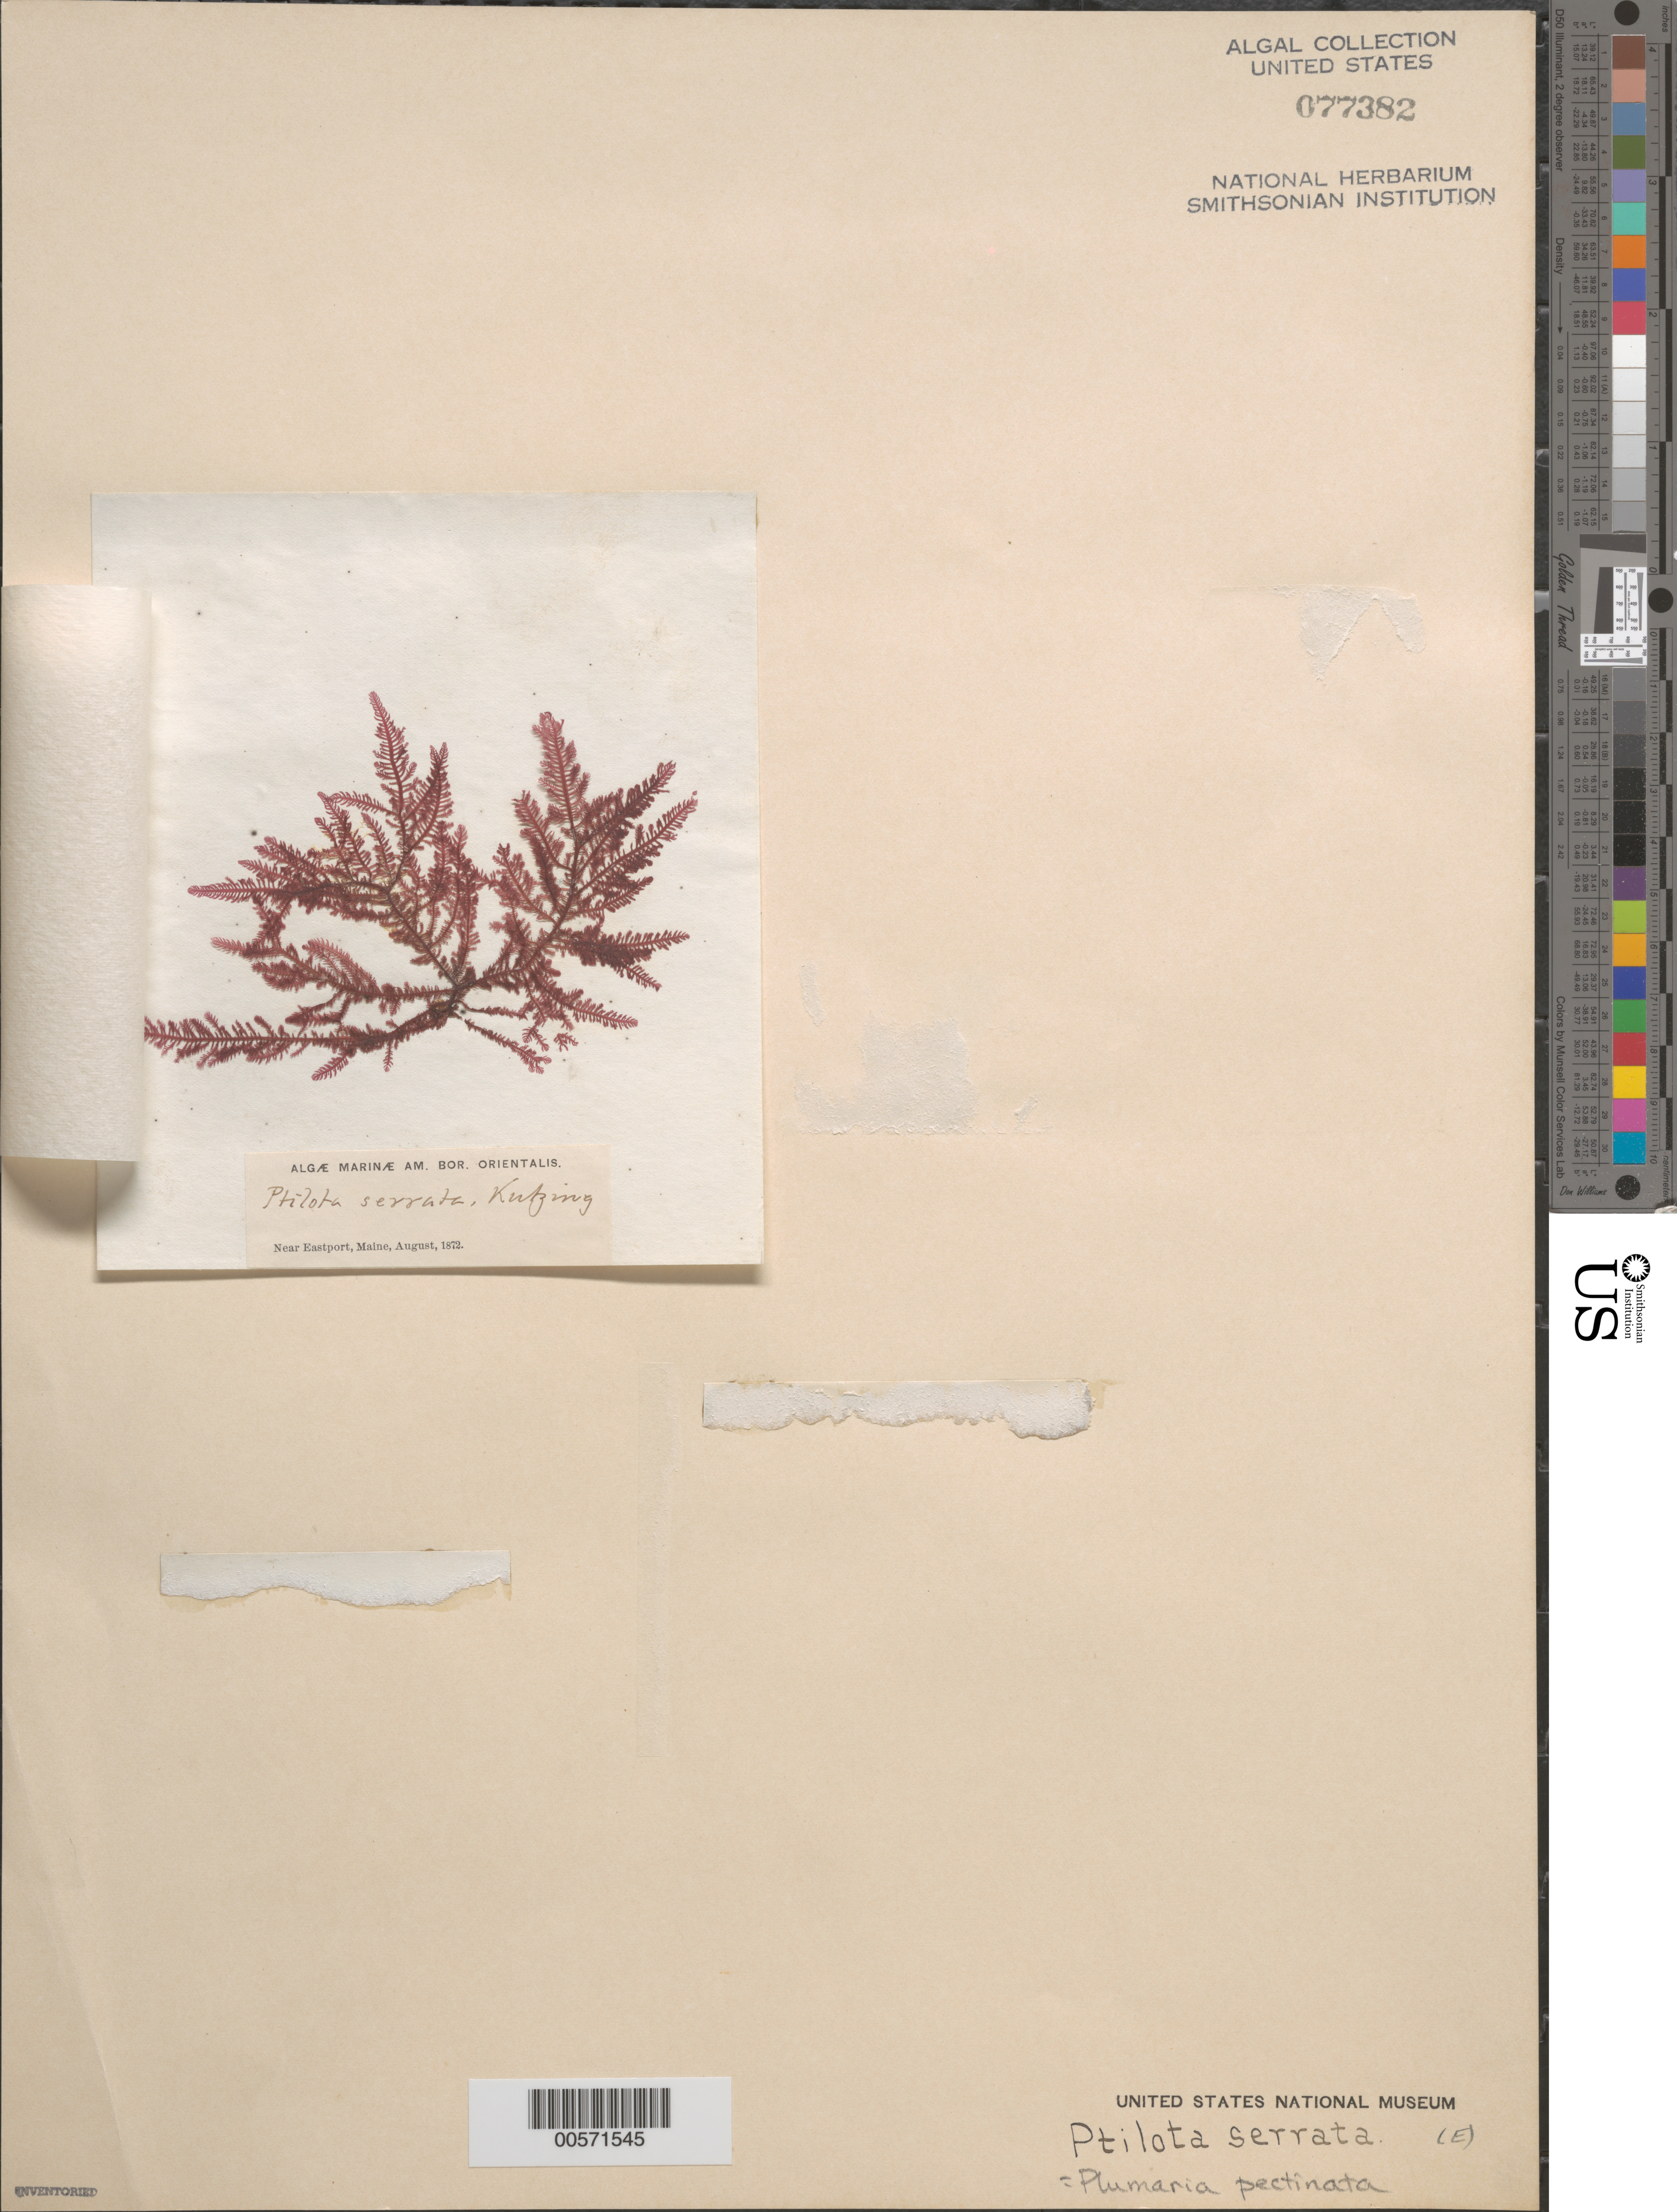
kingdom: Plantae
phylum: Rhodophyta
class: Florideophyceae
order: Ceramiales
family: Wrangeliaceae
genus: Plumaria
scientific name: Plumaria pectinata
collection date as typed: Aug 1872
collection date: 1872-08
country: United States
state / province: Maine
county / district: Washington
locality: Near Eastport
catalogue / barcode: US 77382